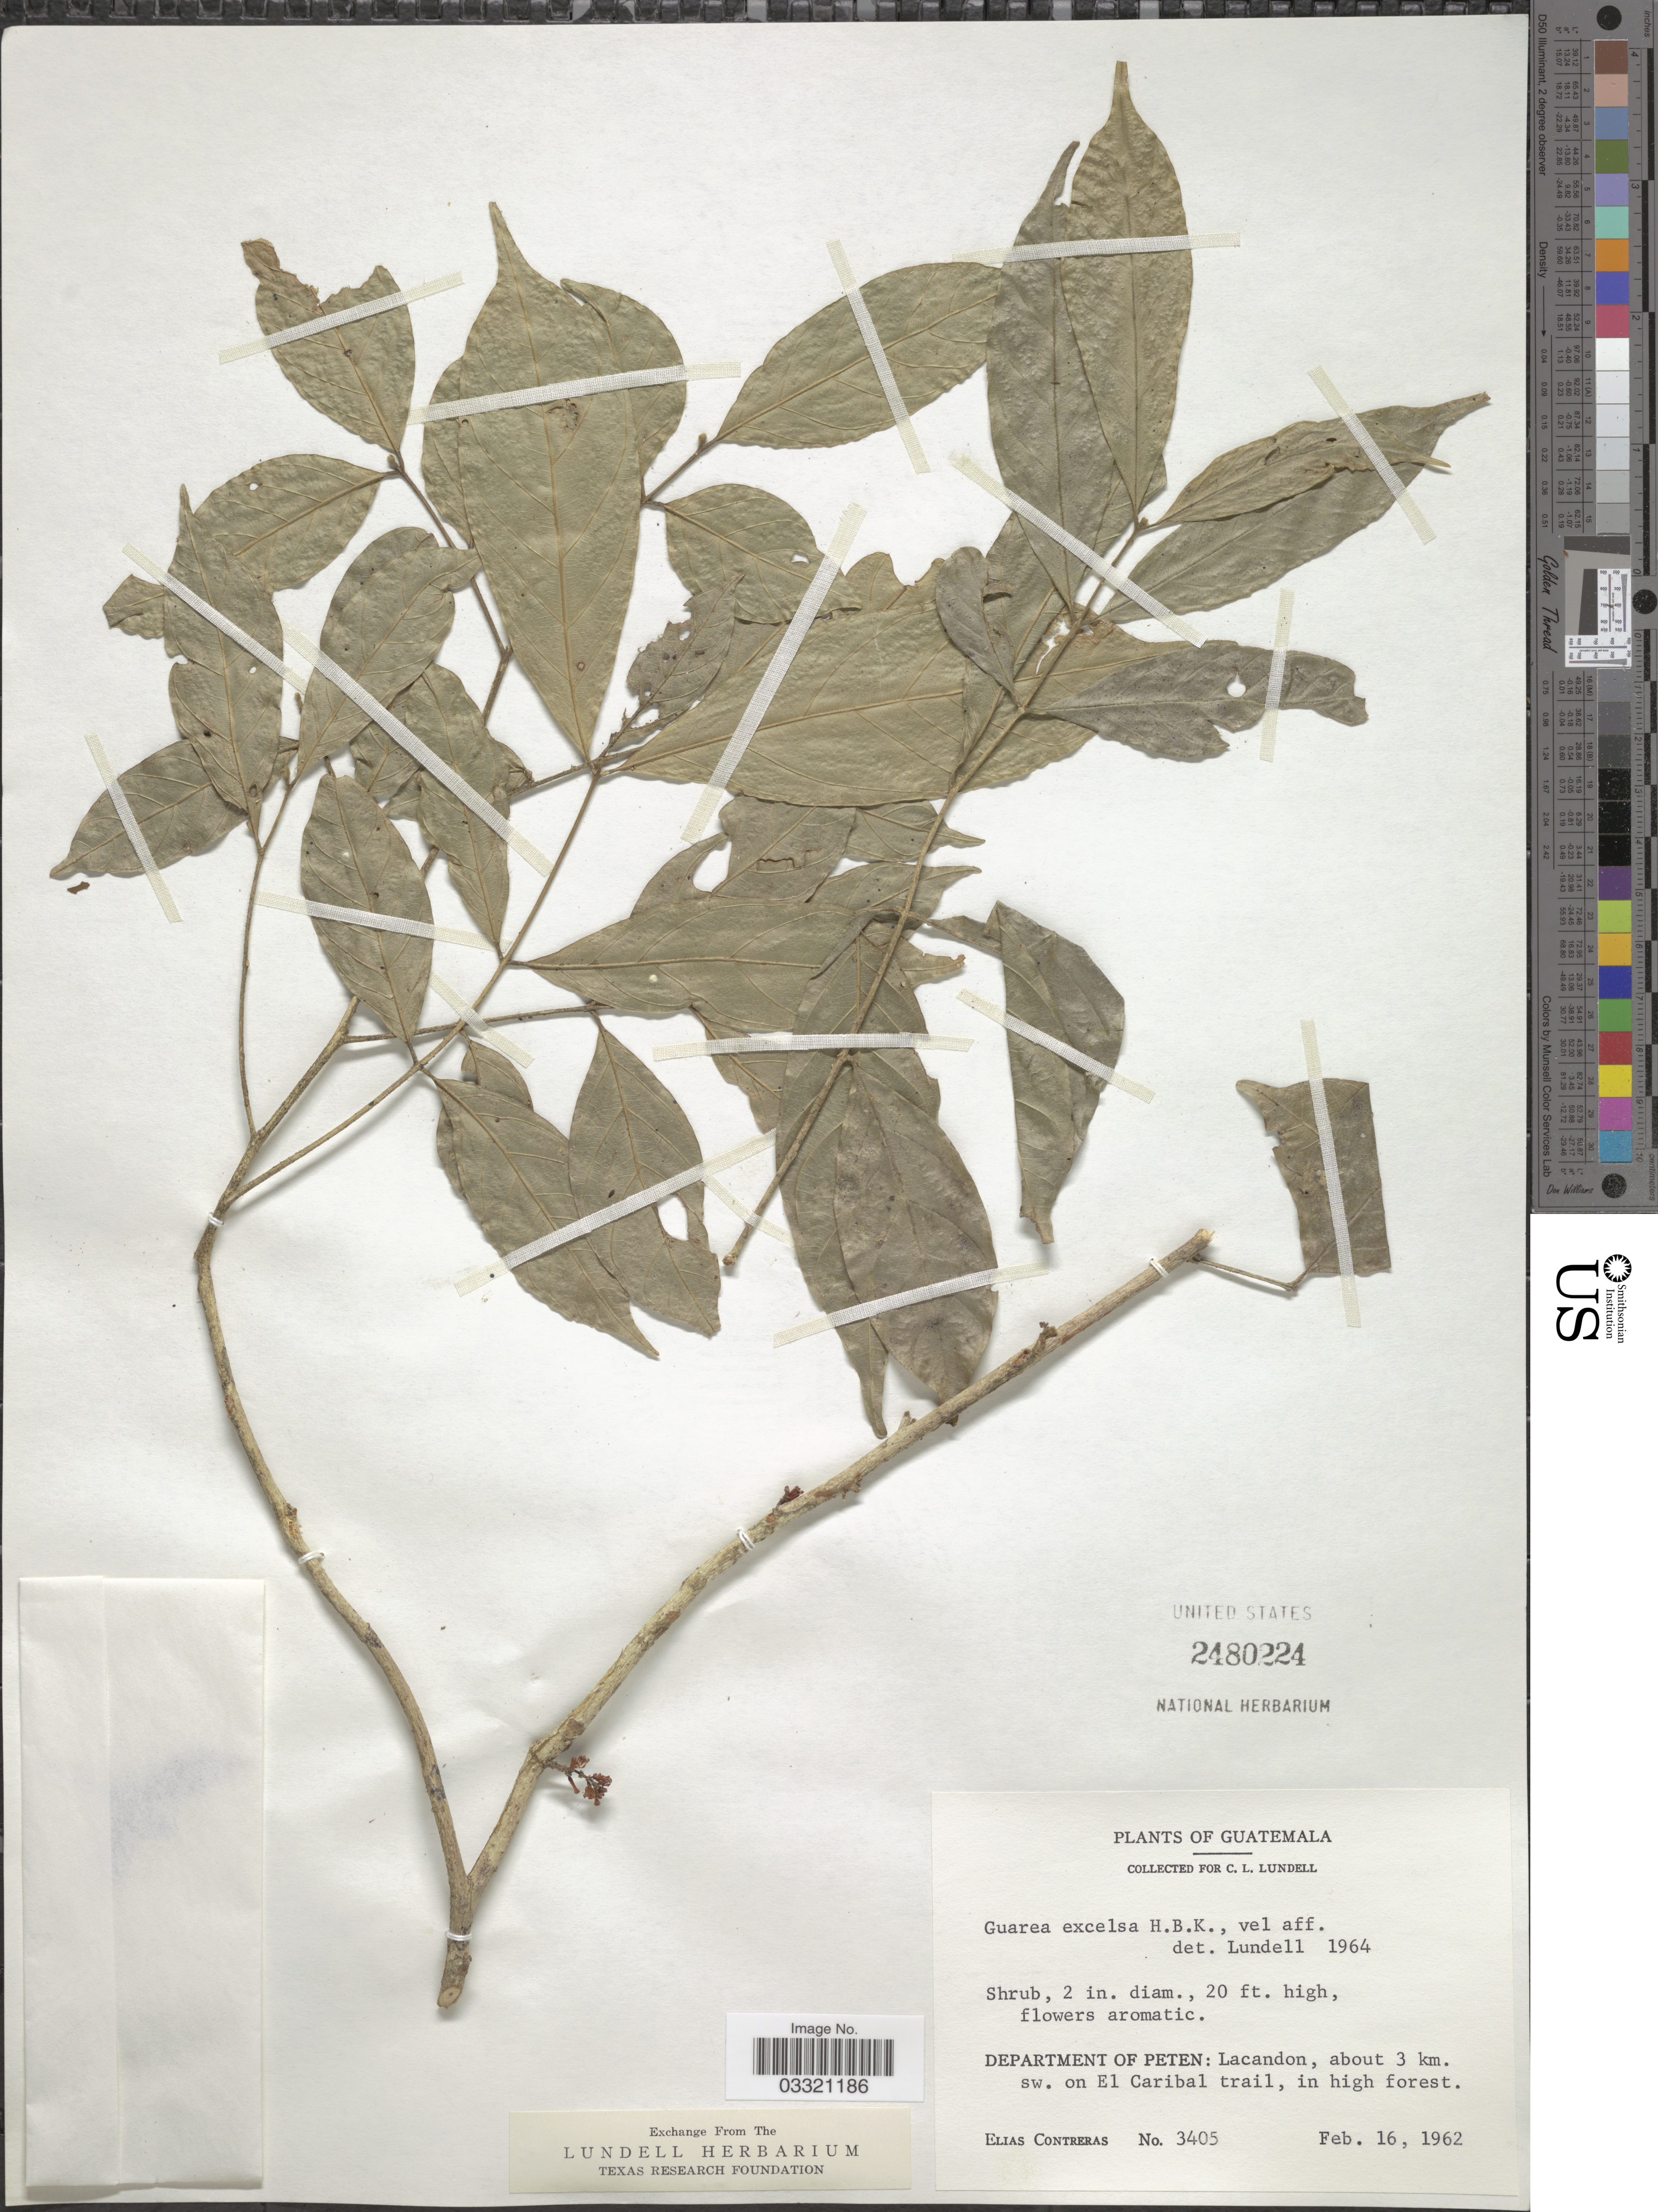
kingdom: Plantae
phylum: Tracheophyta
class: Magnoliopsida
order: Sapindales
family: Meliaceae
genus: Guarea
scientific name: Guarea glabra subsp. excelsa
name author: (Kunth) T.D. Penn.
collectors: E. Contreras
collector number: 3405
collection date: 1962-02-16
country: Guatemala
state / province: El Petén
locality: Department of Peten: Lacandon, about 3 km. sw. on El Caribal trail.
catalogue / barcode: US 2480224